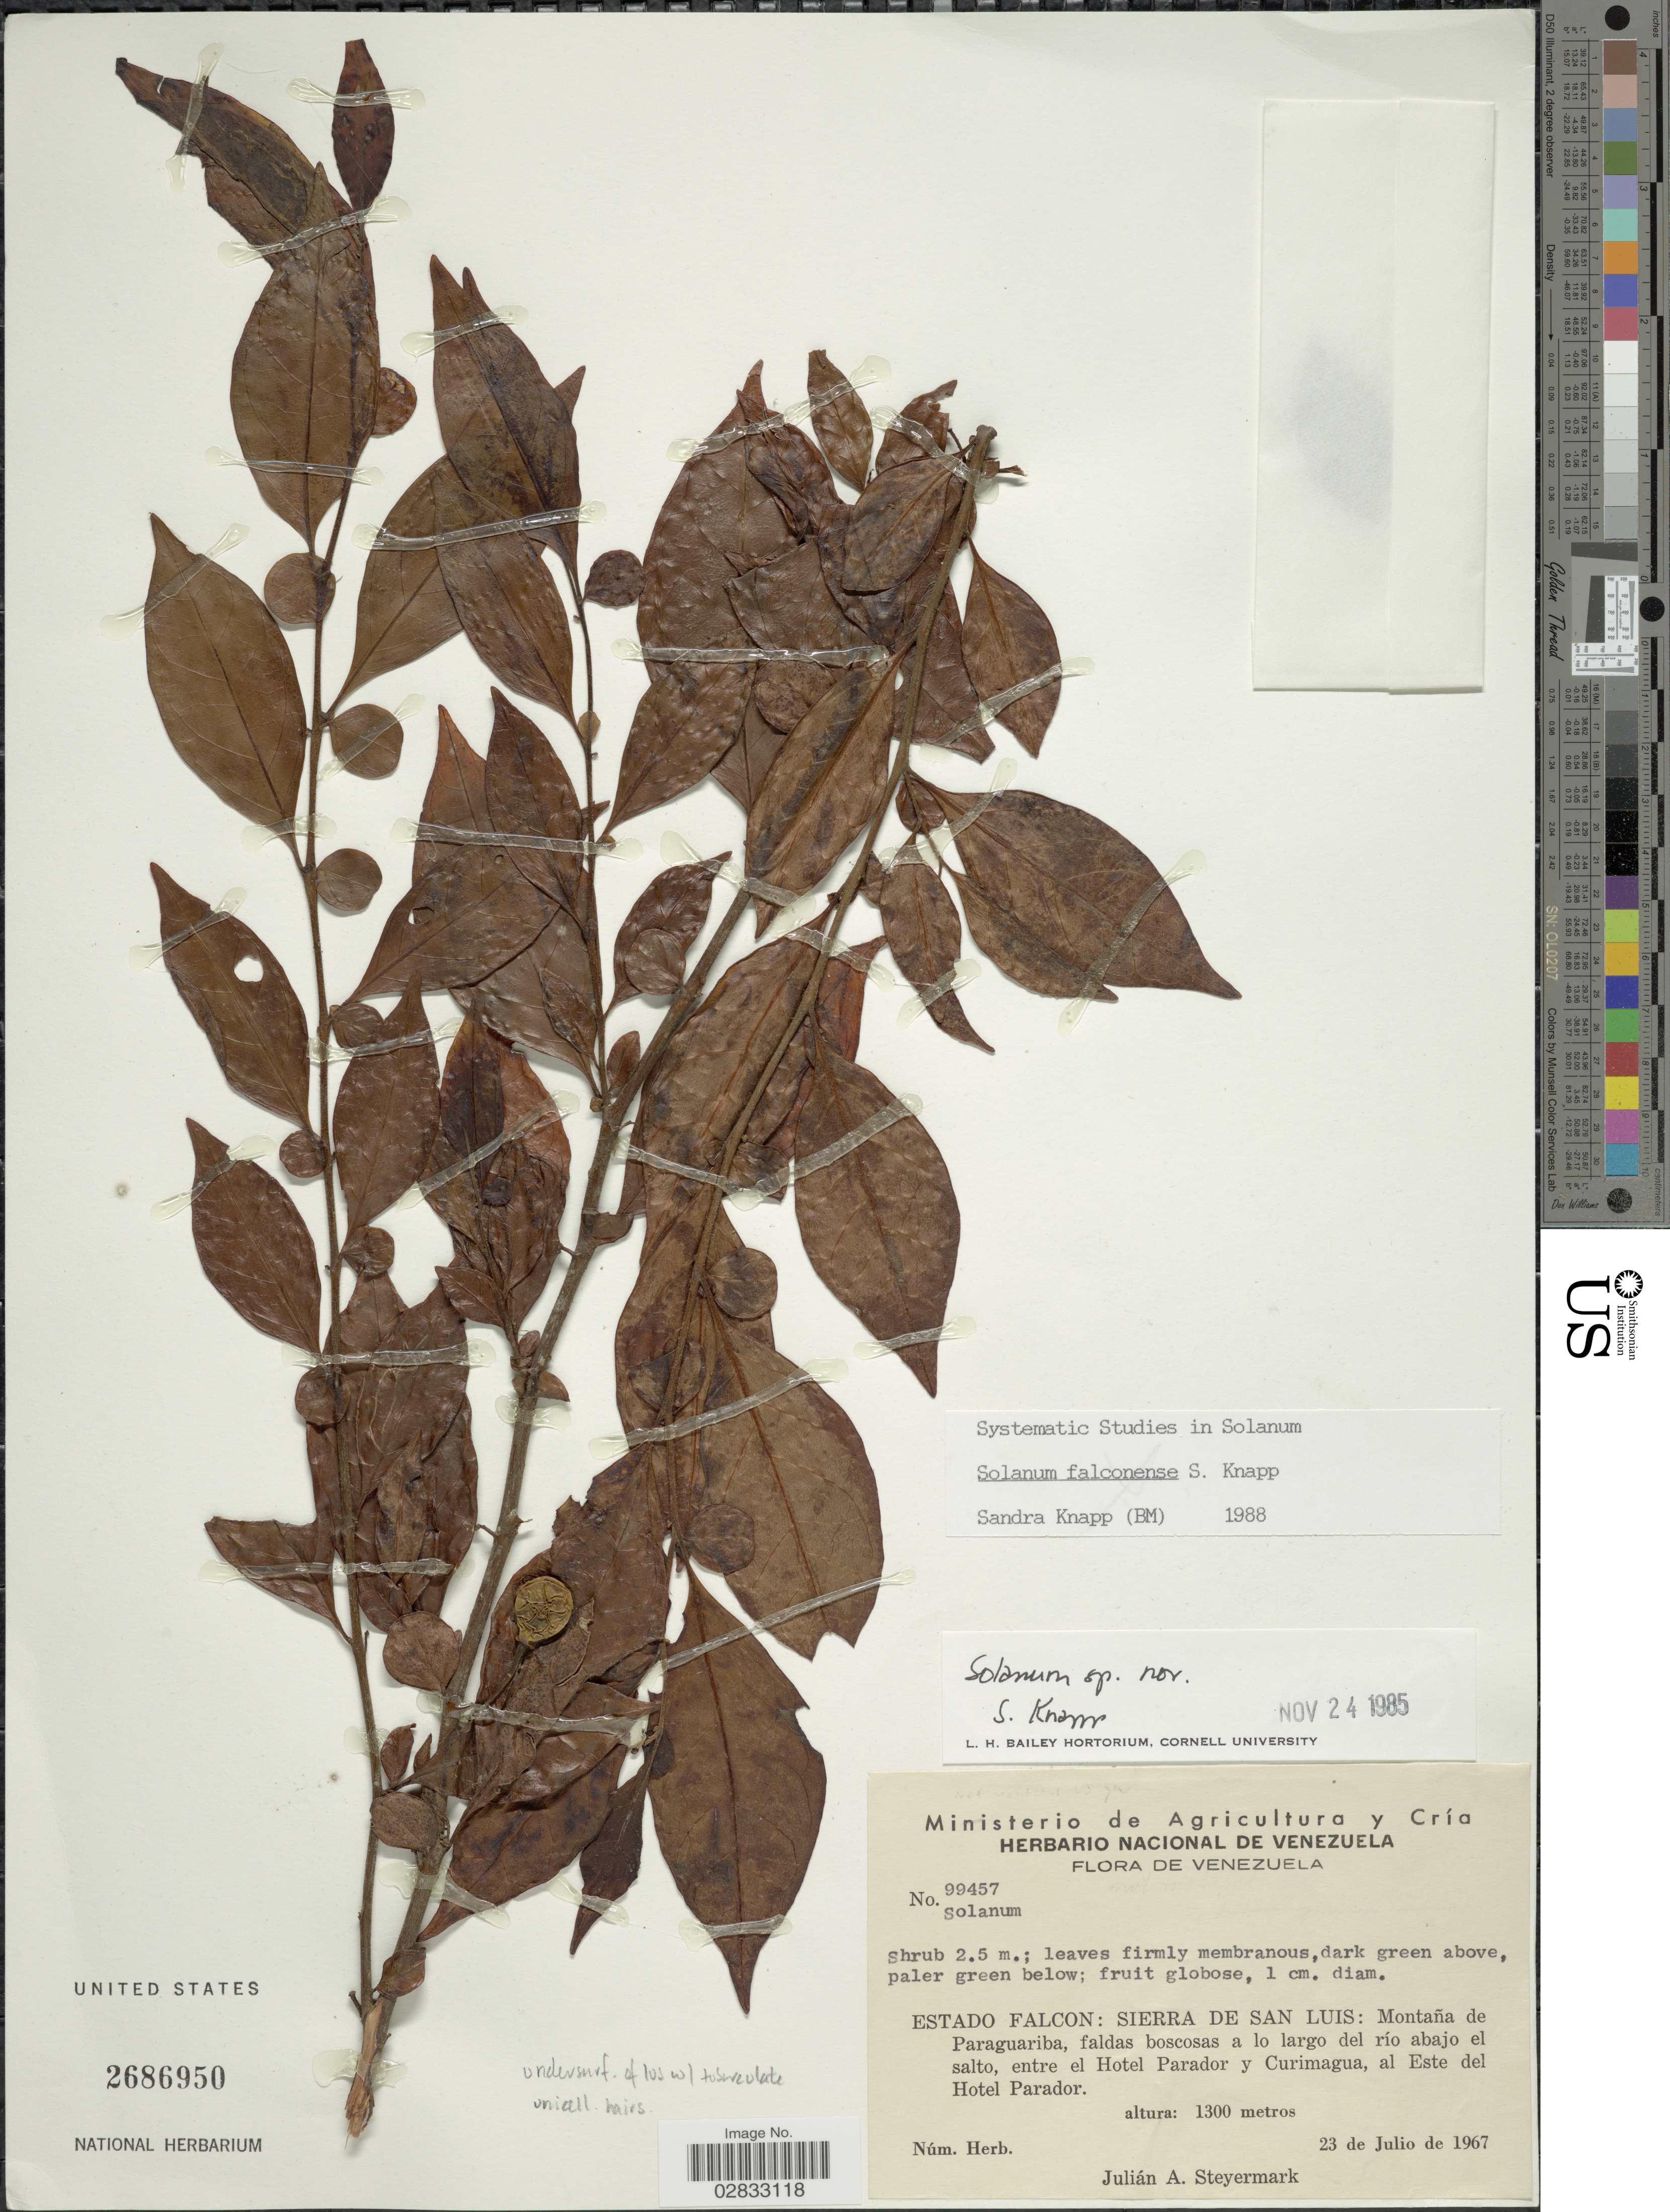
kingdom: Plantae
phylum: Tracheophyta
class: Magnoliopsida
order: Solanales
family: Solanaceae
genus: Solanum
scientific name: Solanum falconense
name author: S. Knapp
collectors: J. Steyermark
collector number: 99457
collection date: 1967-07-23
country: Venezuela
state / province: Falcón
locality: Sierra de San Luis: Montaña de Paraguariba, faldas boscosas a lo largo del río abajo el salto, entre el Hotel Parador y Curimagua, al Este del Hotel Parador.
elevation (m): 1300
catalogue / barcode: US 2686950